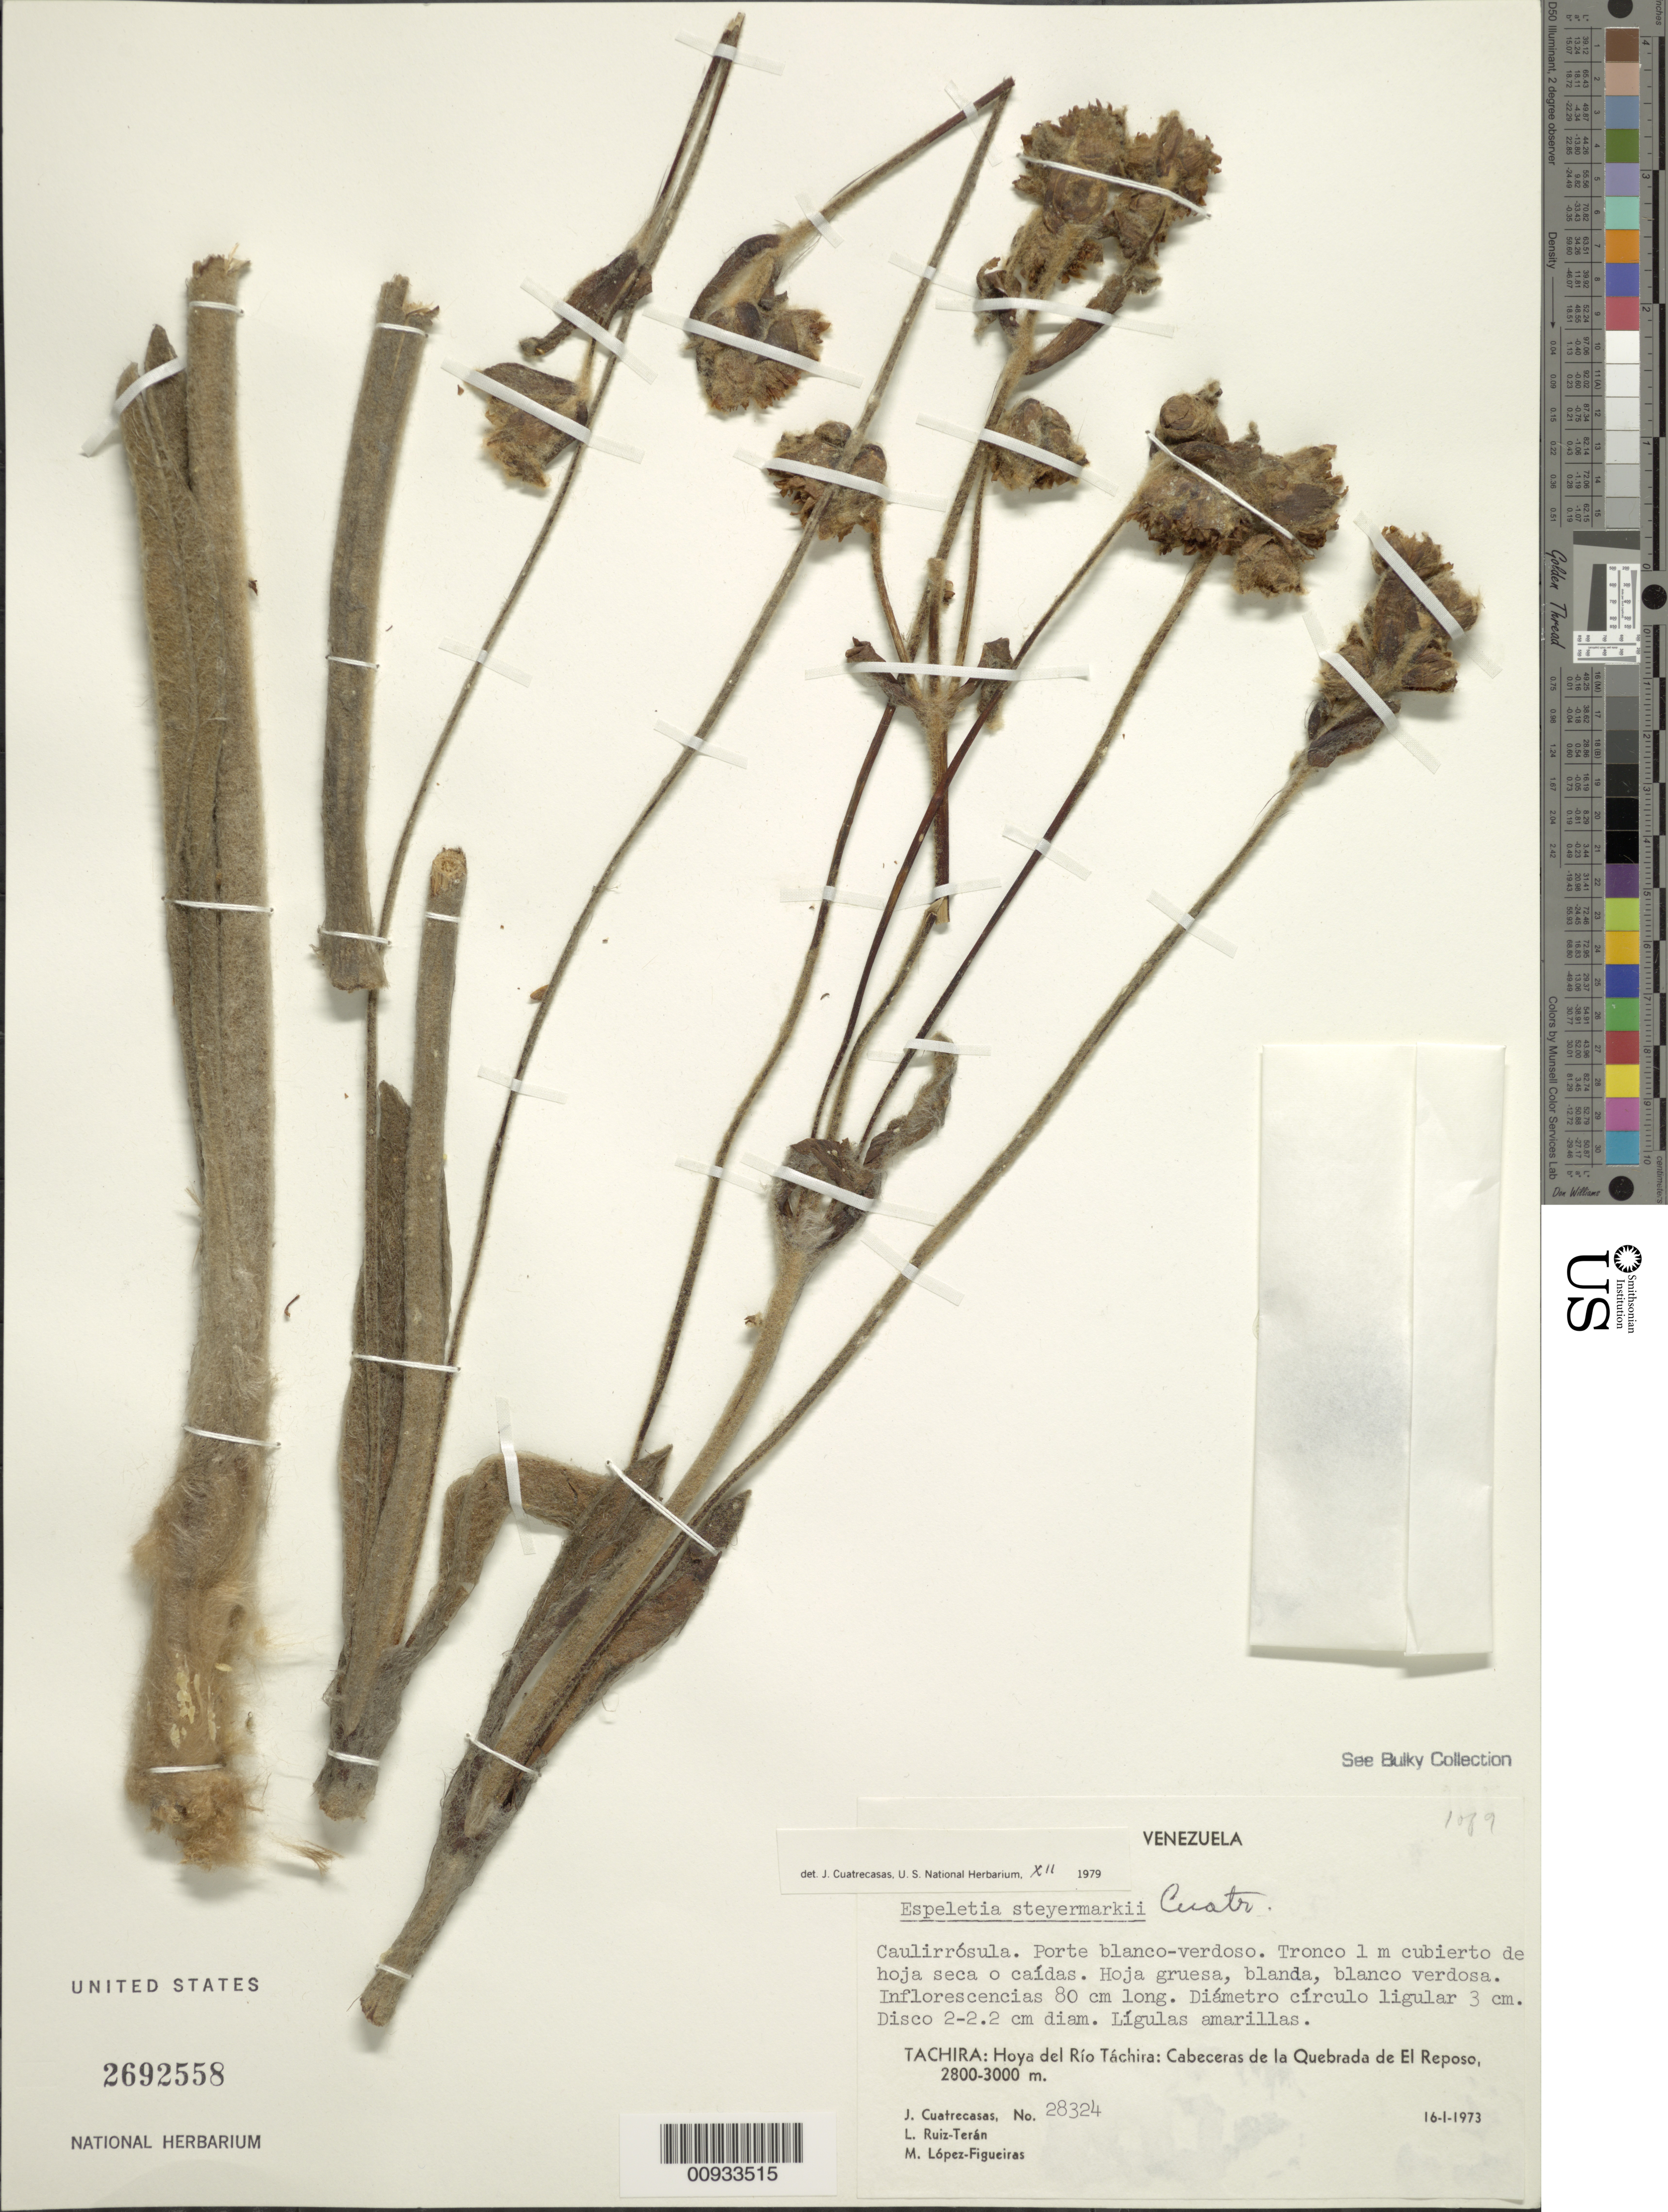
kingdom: Plantae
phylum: Tracheophyta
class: Magnoliopsida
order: Asterales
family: Asteraceae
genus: Espeletia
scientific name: Espeletia steyermarkii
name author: Cuatrec.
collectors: J. Cuatrecasas, L. E. Ruíz-Terán & M. López Figueiras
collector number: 28324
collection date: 1973-01-16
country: Venezuela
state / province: Tachira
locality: Hoya del Rio Tachira, Cabeceras de la Quebrada de El Reposo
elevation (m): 2800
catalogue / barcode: US 2692558